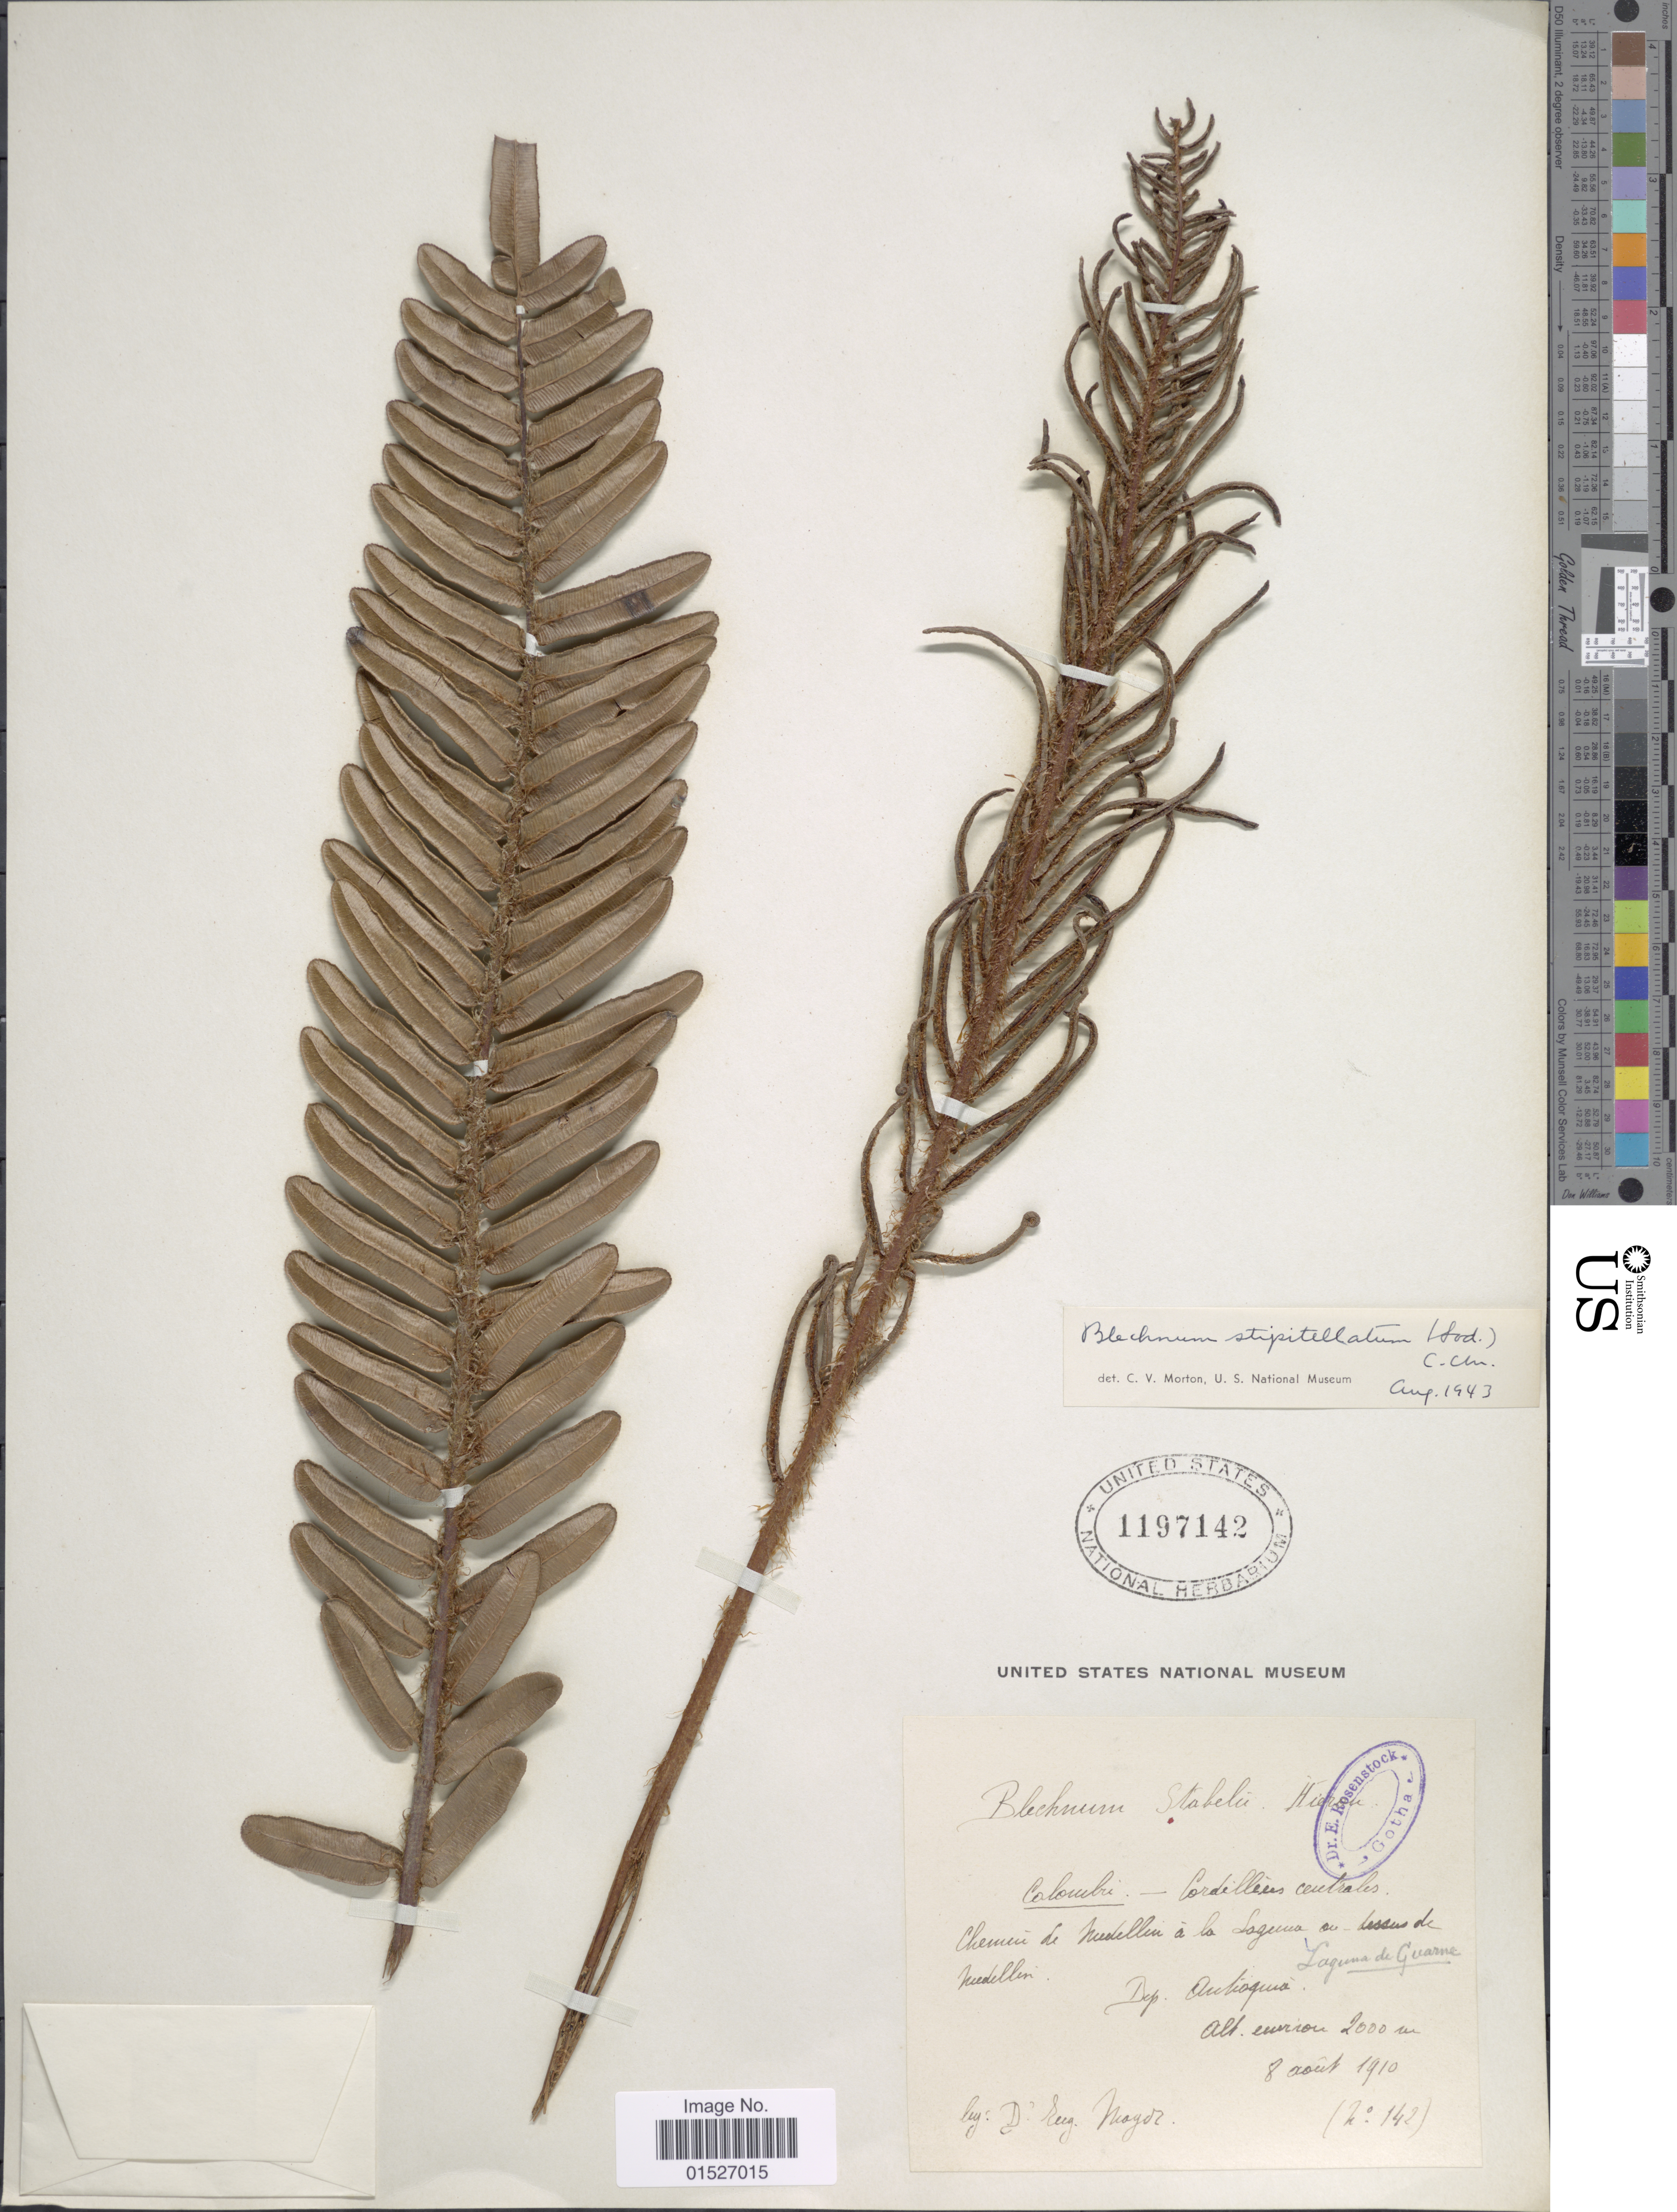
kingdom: Plantae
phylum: Tracheophyta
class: Polypodiopsida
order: Polypodiales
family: Blechnaceae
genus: Blechnum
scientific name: Blechnum stipitellatum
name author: (Sodiro) C. Chr.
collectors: E. Mayor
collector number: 142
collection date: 1910-08-08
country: Colombia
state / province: Antioquia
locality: Colombi-Cordillera centrales. Dep. Antioquia.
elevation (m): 200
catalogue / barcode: US 1197142